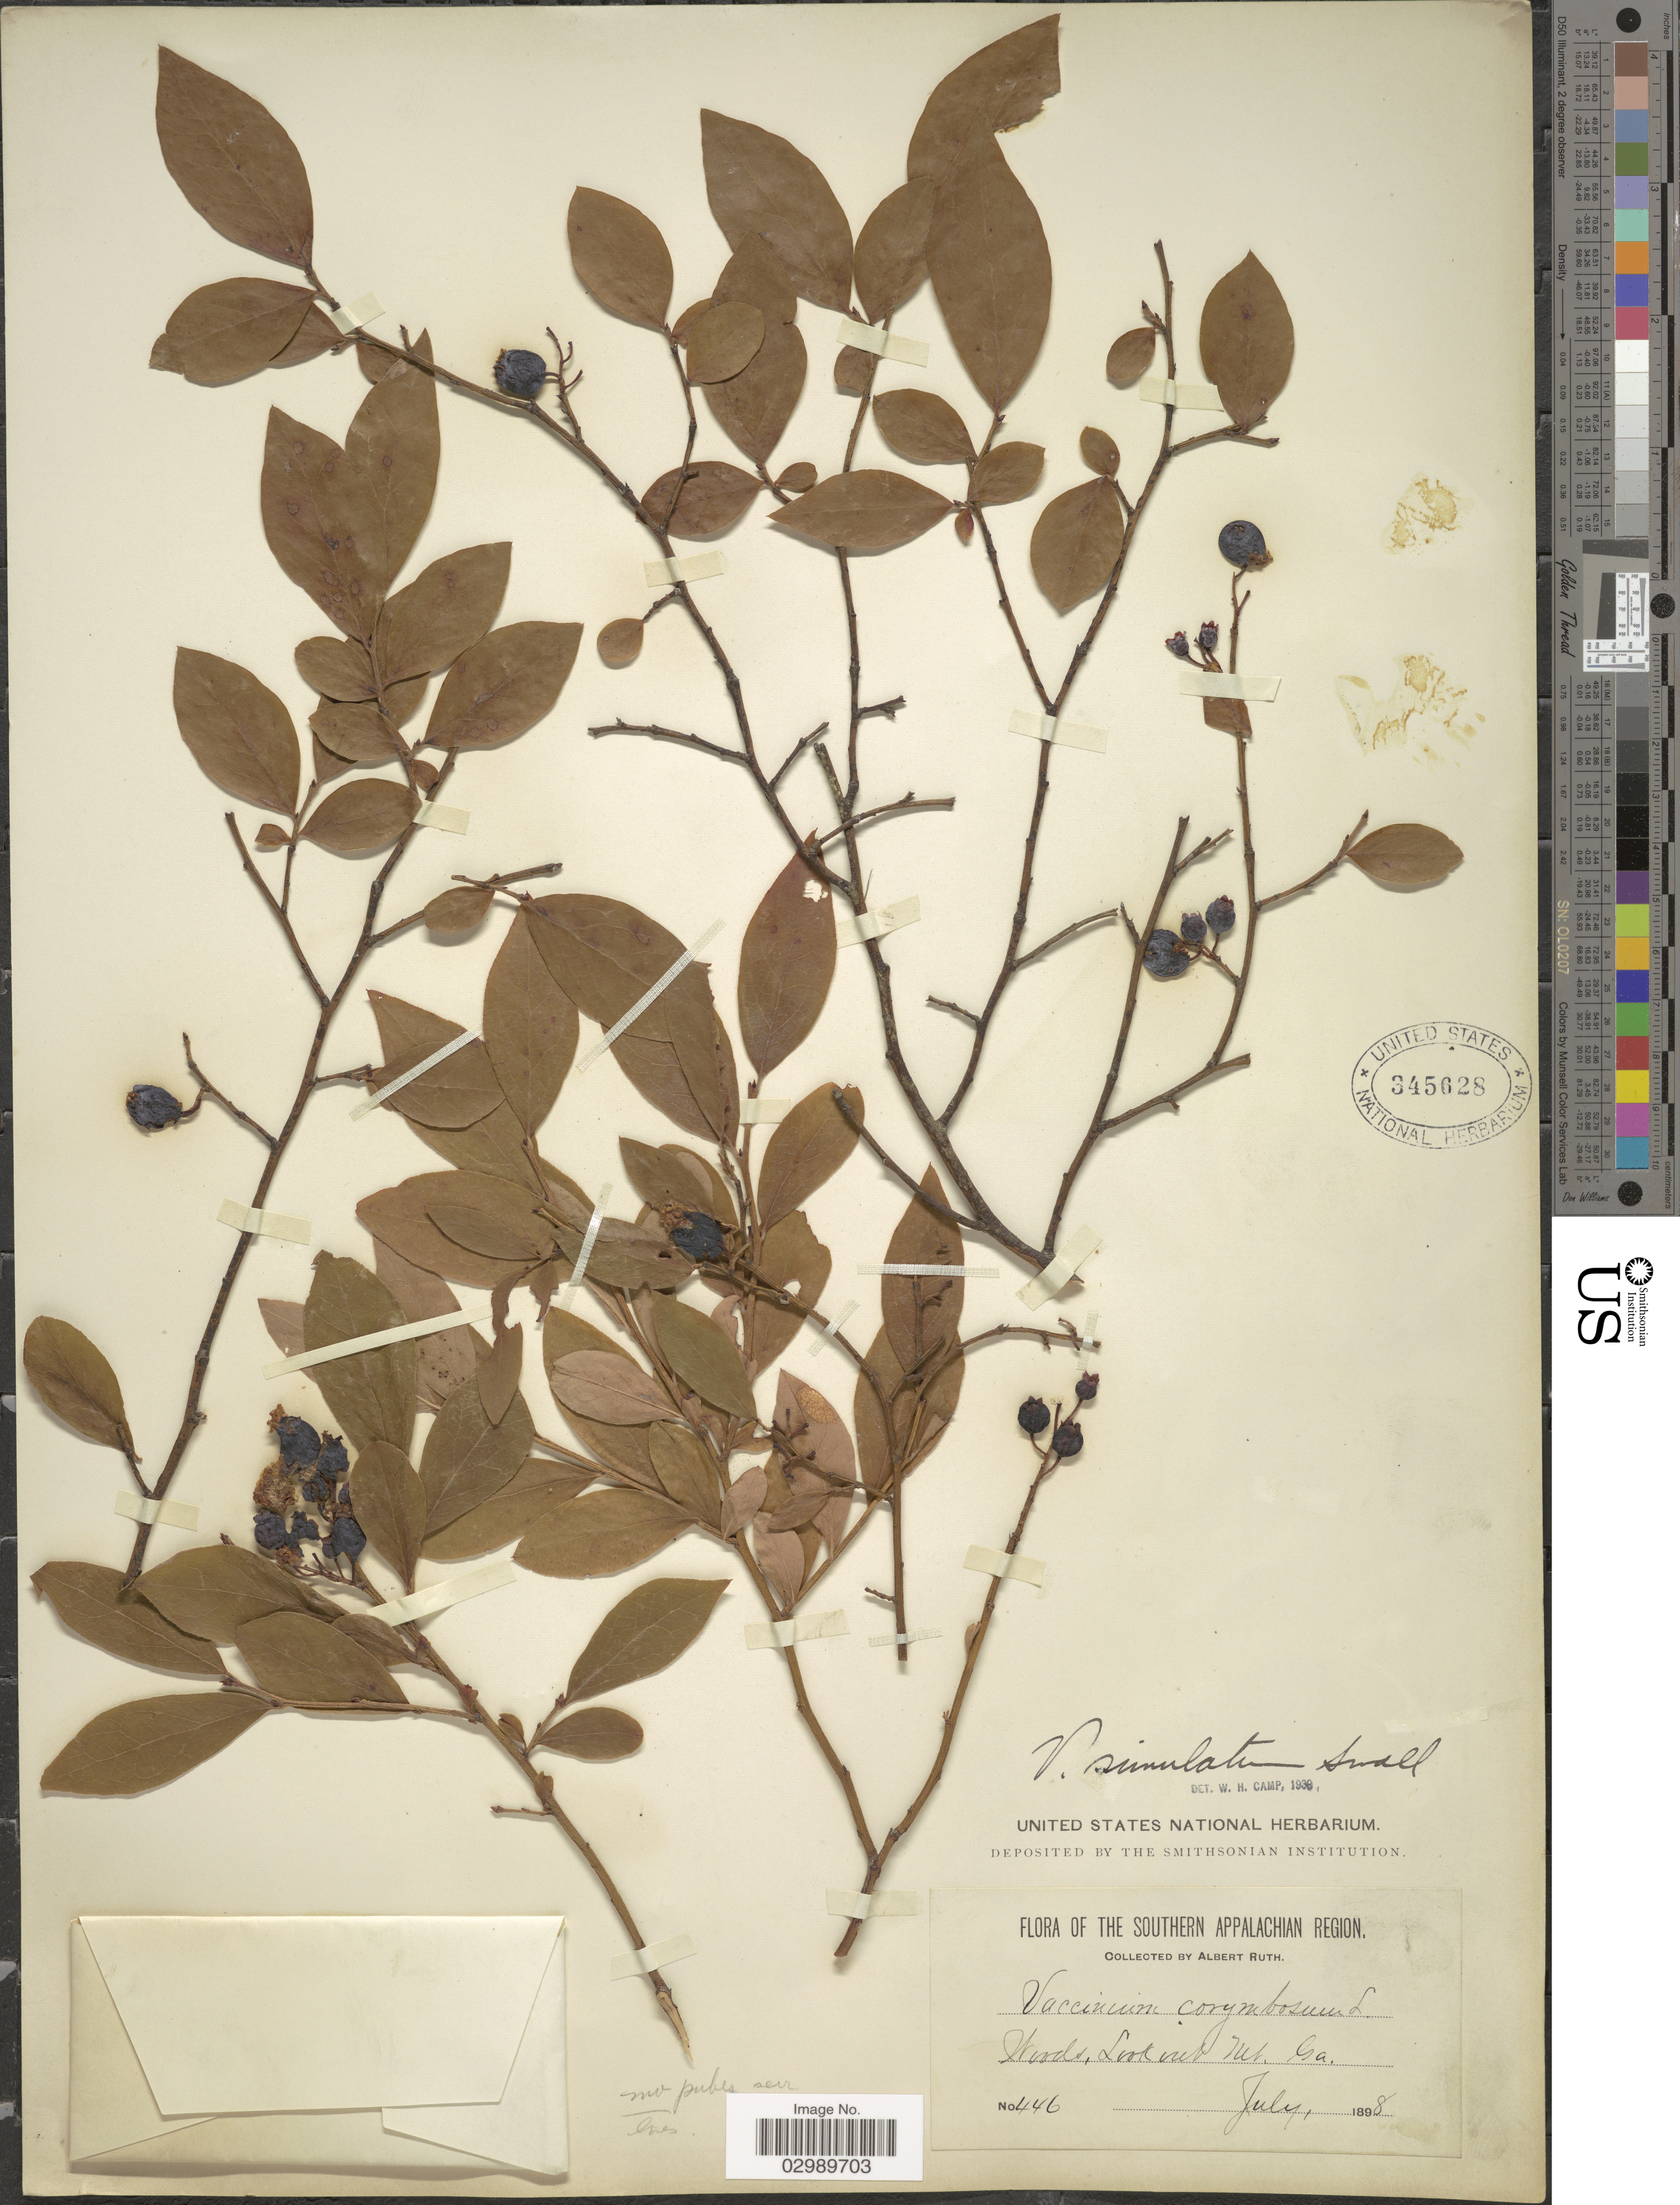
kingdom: Plantae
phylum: Tracheophyta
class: Magnoliopsida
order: Ericales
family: Ericaceae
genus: Vaccinium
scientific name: Vaccinium simulatum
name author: Small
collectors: A. Ruth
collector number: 446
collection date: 1898-08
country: United States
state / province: Georgia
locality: Lookout Mt. Ga. Southern Appalachian Region.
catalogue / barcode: US 345628